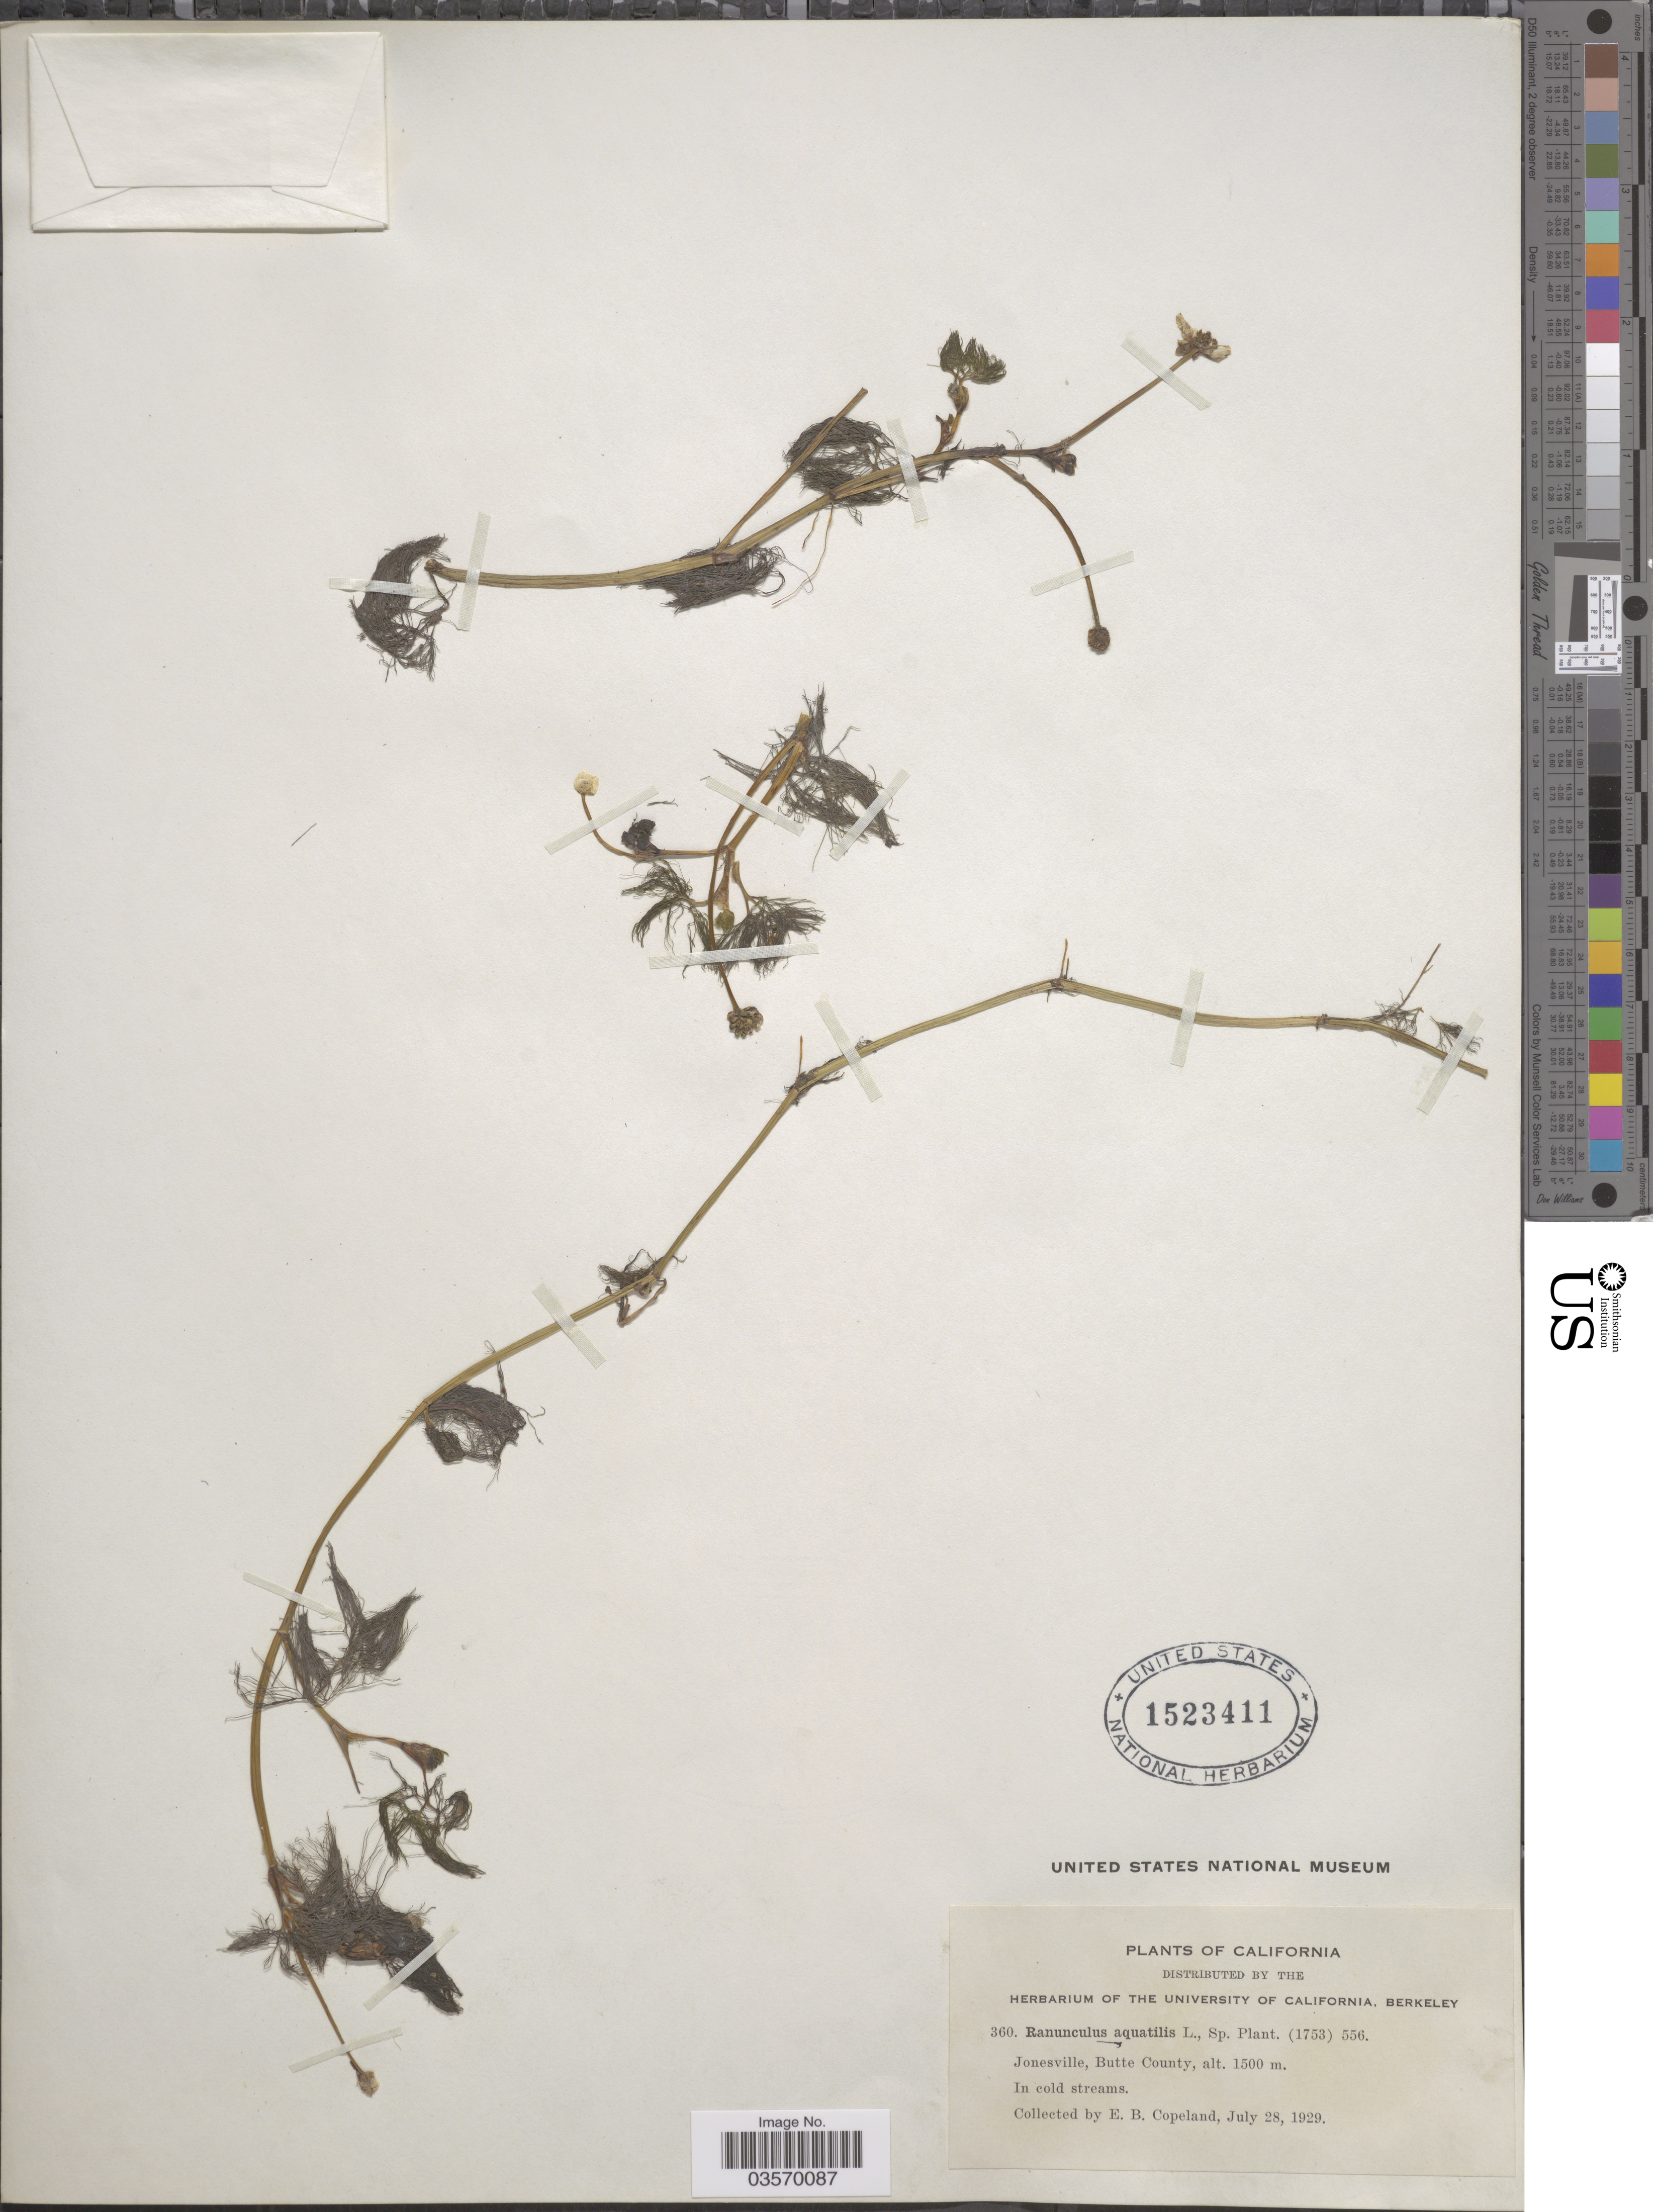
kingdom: Plantae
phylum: Tracheophyta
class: Magnoliopsida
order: Ranunculales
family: Ranunculaceae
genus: Ranunculus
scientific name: Ranunculus sp.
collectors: E. B. Copeland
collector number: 360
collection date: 1929-07-28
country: United States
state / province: California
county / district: Butte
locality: Jonesville, Butte County.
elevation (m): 1500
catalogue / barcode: US 1523411